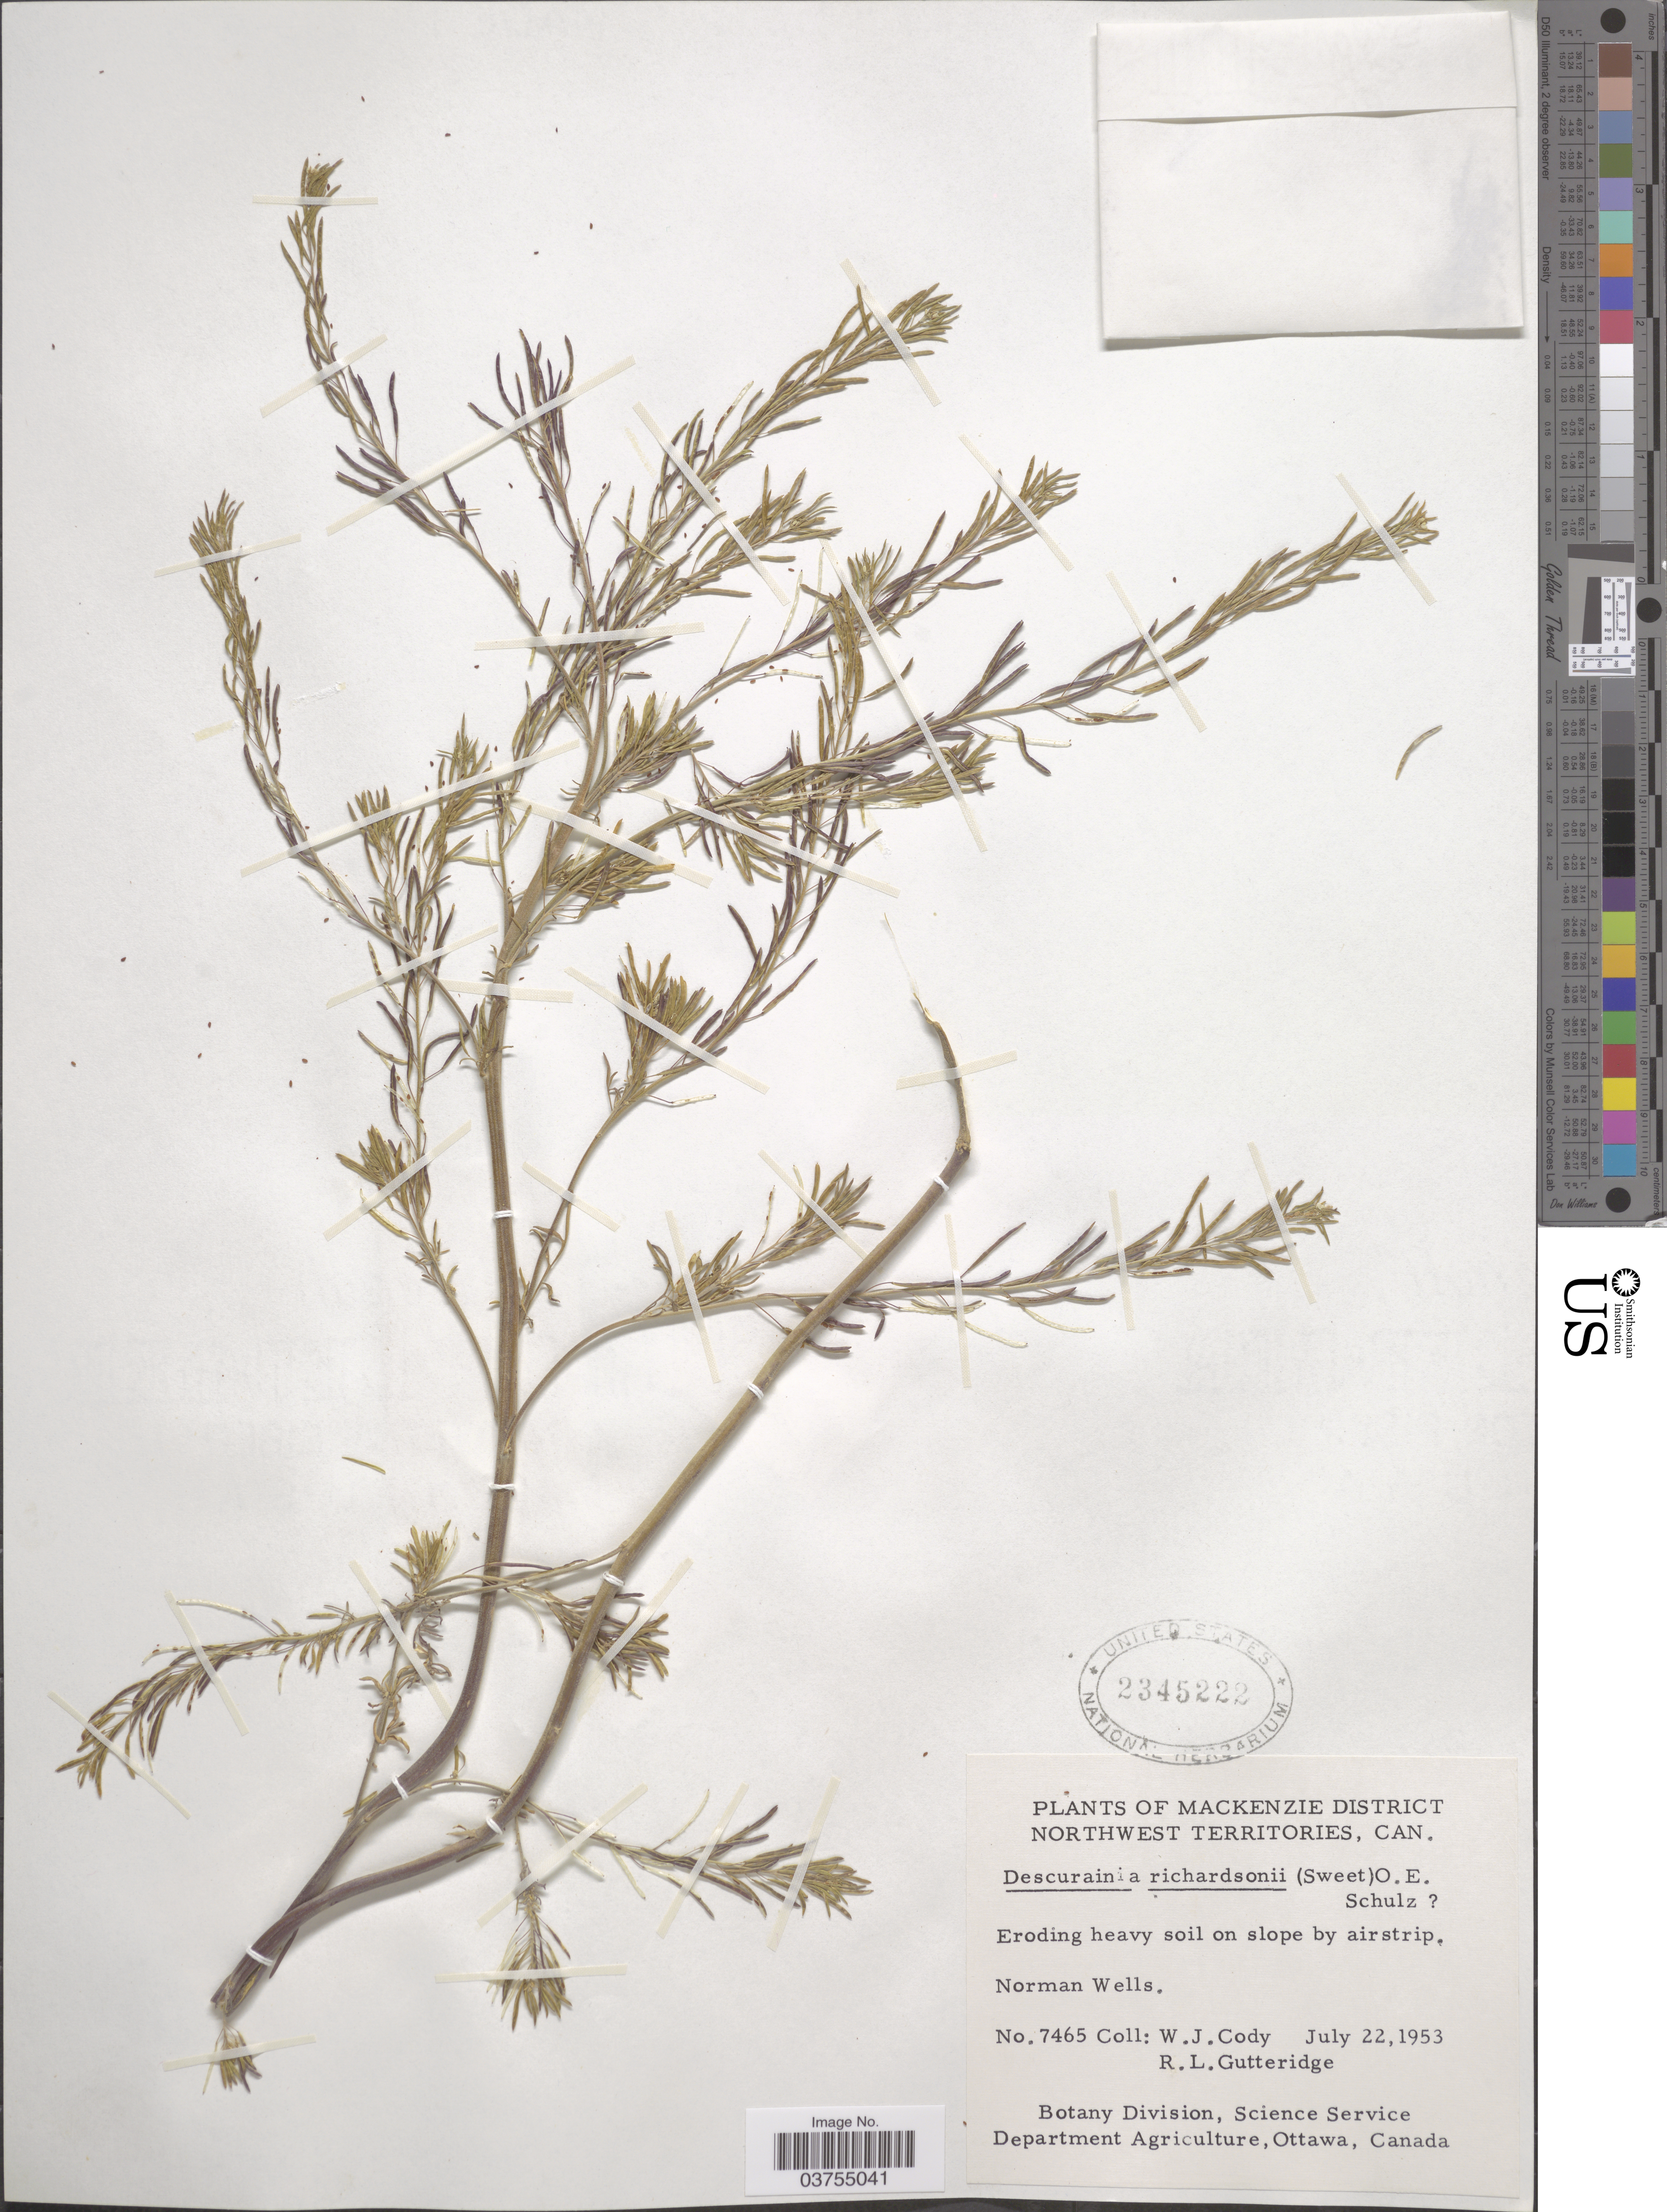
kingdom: Plantae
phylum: Tracheophyta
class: Magnoliopsida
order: Brassicales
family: Brassicaceae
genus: Descurainia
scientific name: Descurainia richardsonii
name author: (C.A. Mey.) O.E. Schulz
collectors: W. Cody & R. Gutteridge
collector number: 7465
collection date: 1953-07-22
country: Canada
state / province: Northwest Territories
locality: Mackenzie District. Norman Wells.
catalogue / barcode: US 2345222